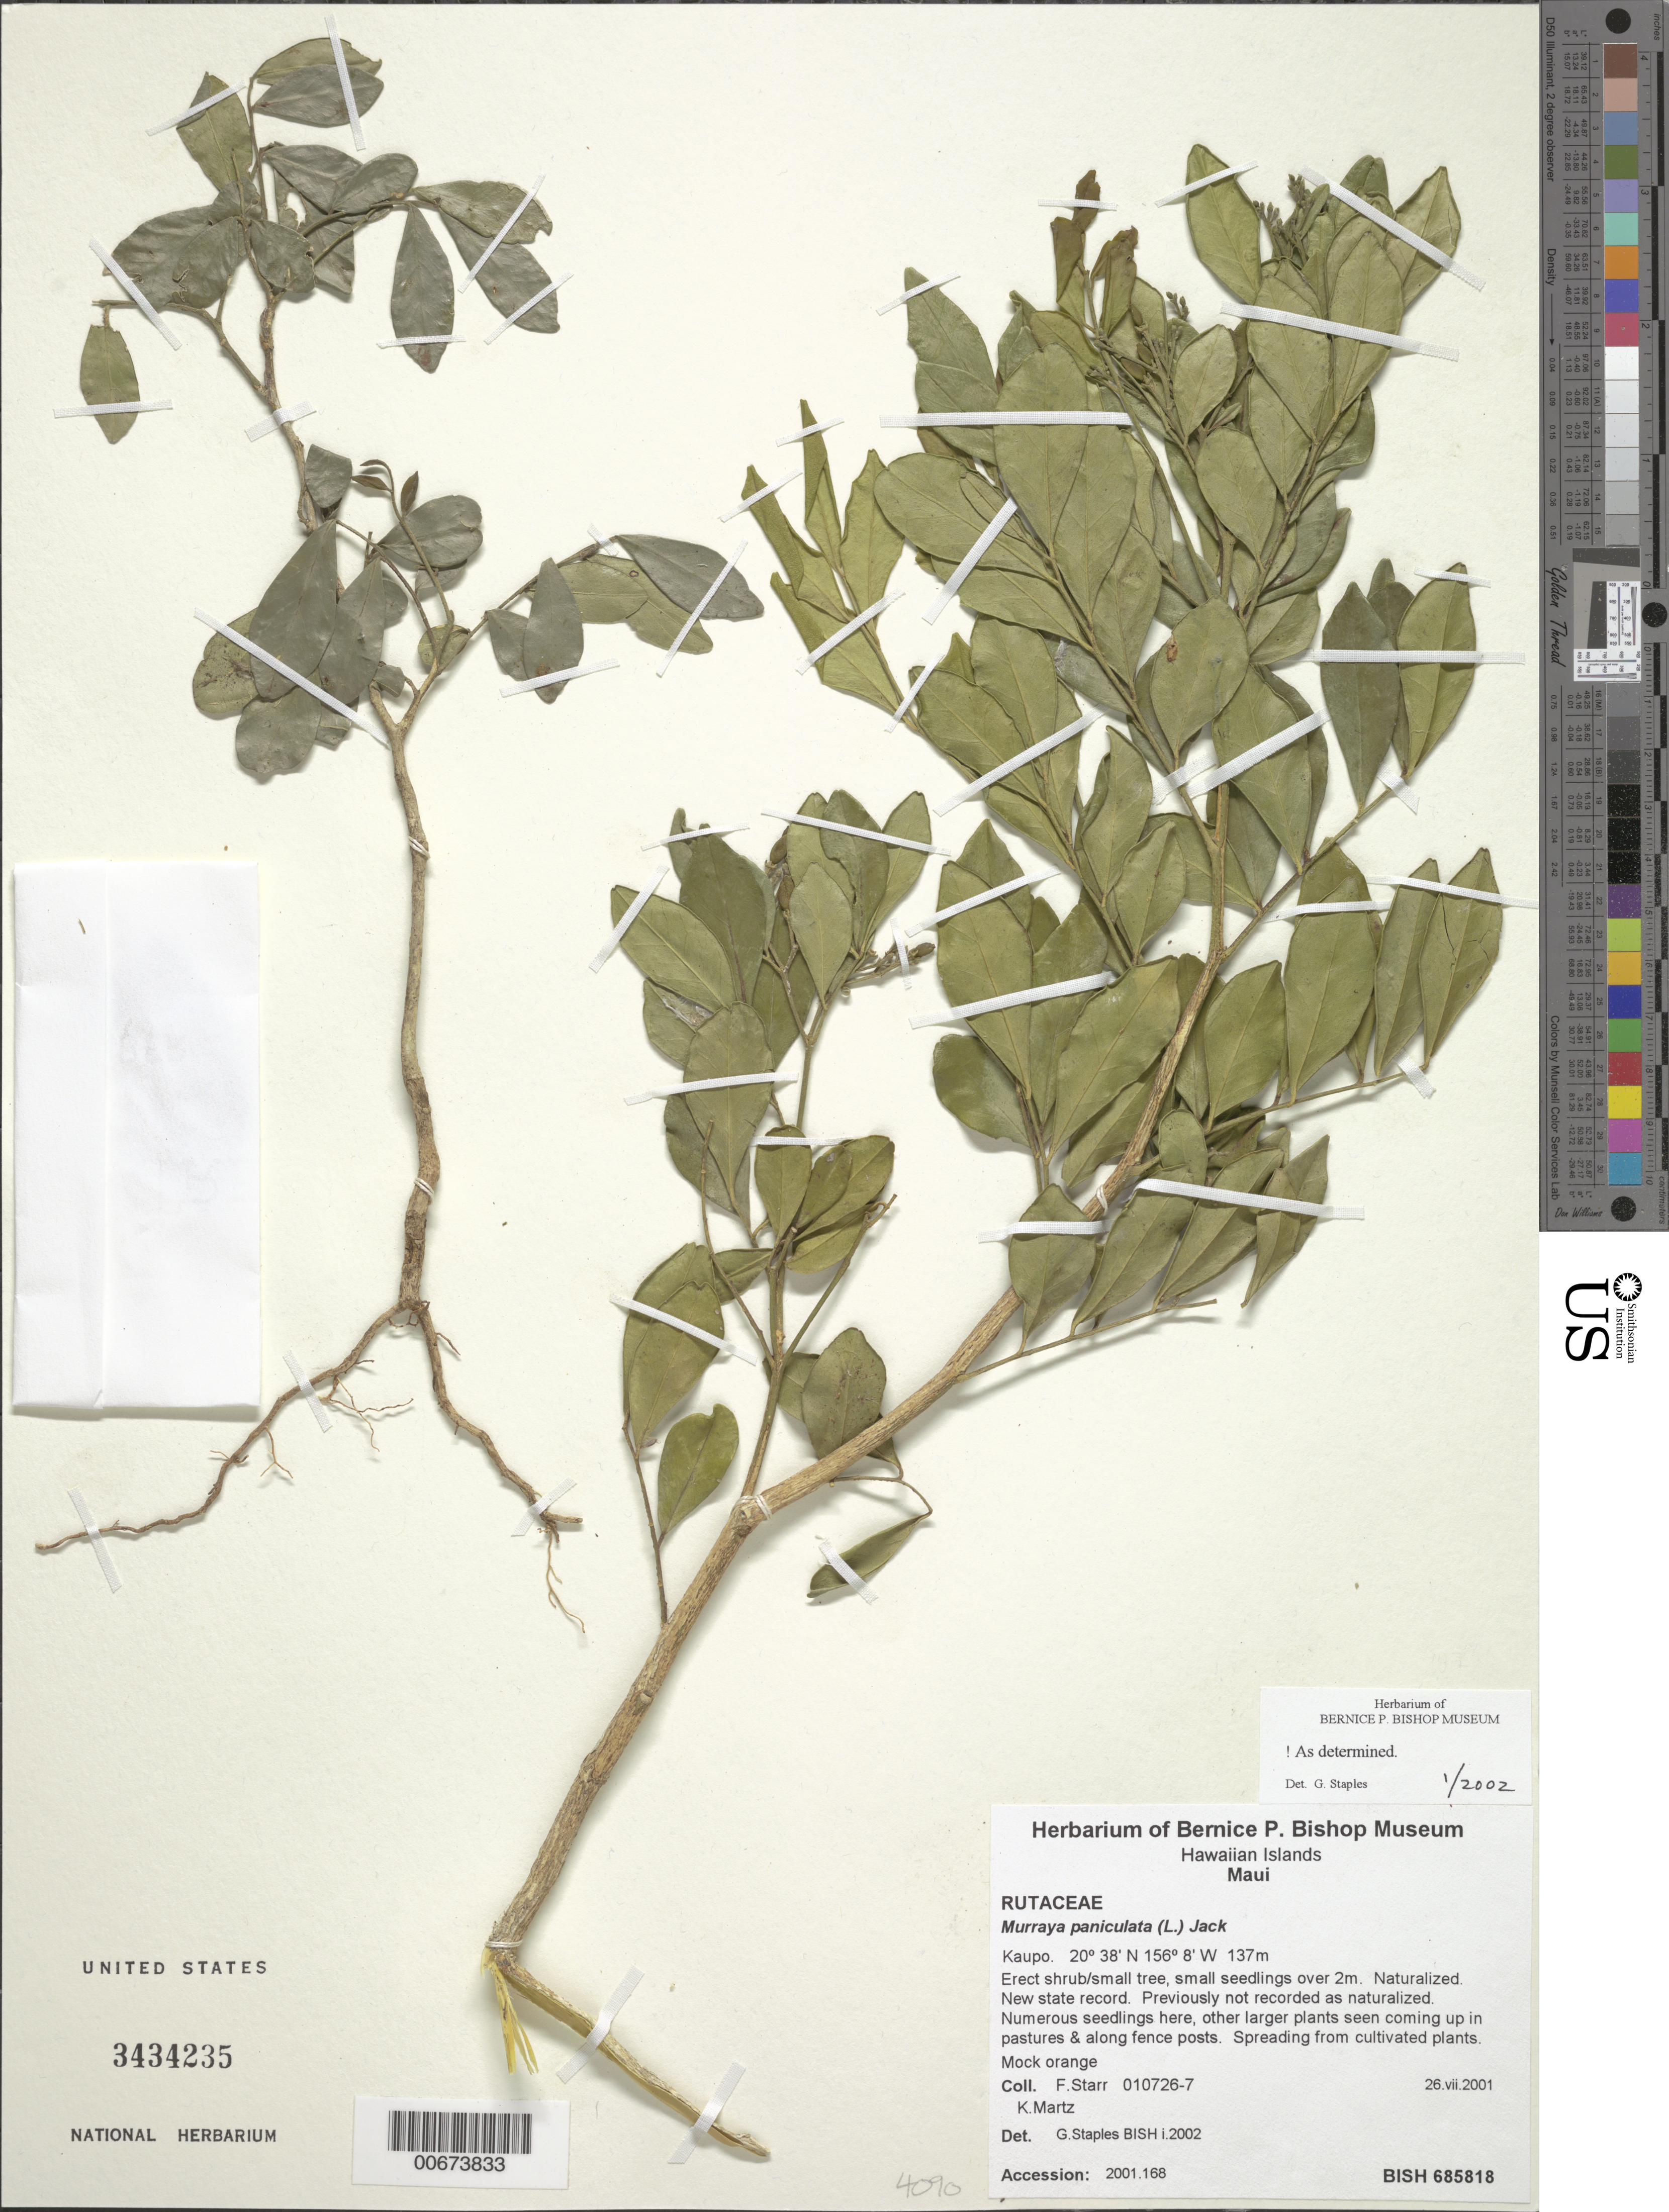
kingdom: Plantae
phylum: Tracheophyta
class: Magnoliopsida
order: Sapindales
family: Rutaceae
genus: Murraya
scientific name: Murraya paniculata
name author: (L.) Jack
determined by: Staples, G. W.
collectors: F. Starr & K. Martz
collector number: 010726-7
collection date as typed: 26 Jul 2001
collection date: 2001-07-26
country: United States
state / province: Hawaii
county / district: Maui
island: Maui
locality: Kaupo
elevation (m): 137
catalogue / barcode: US 3434235